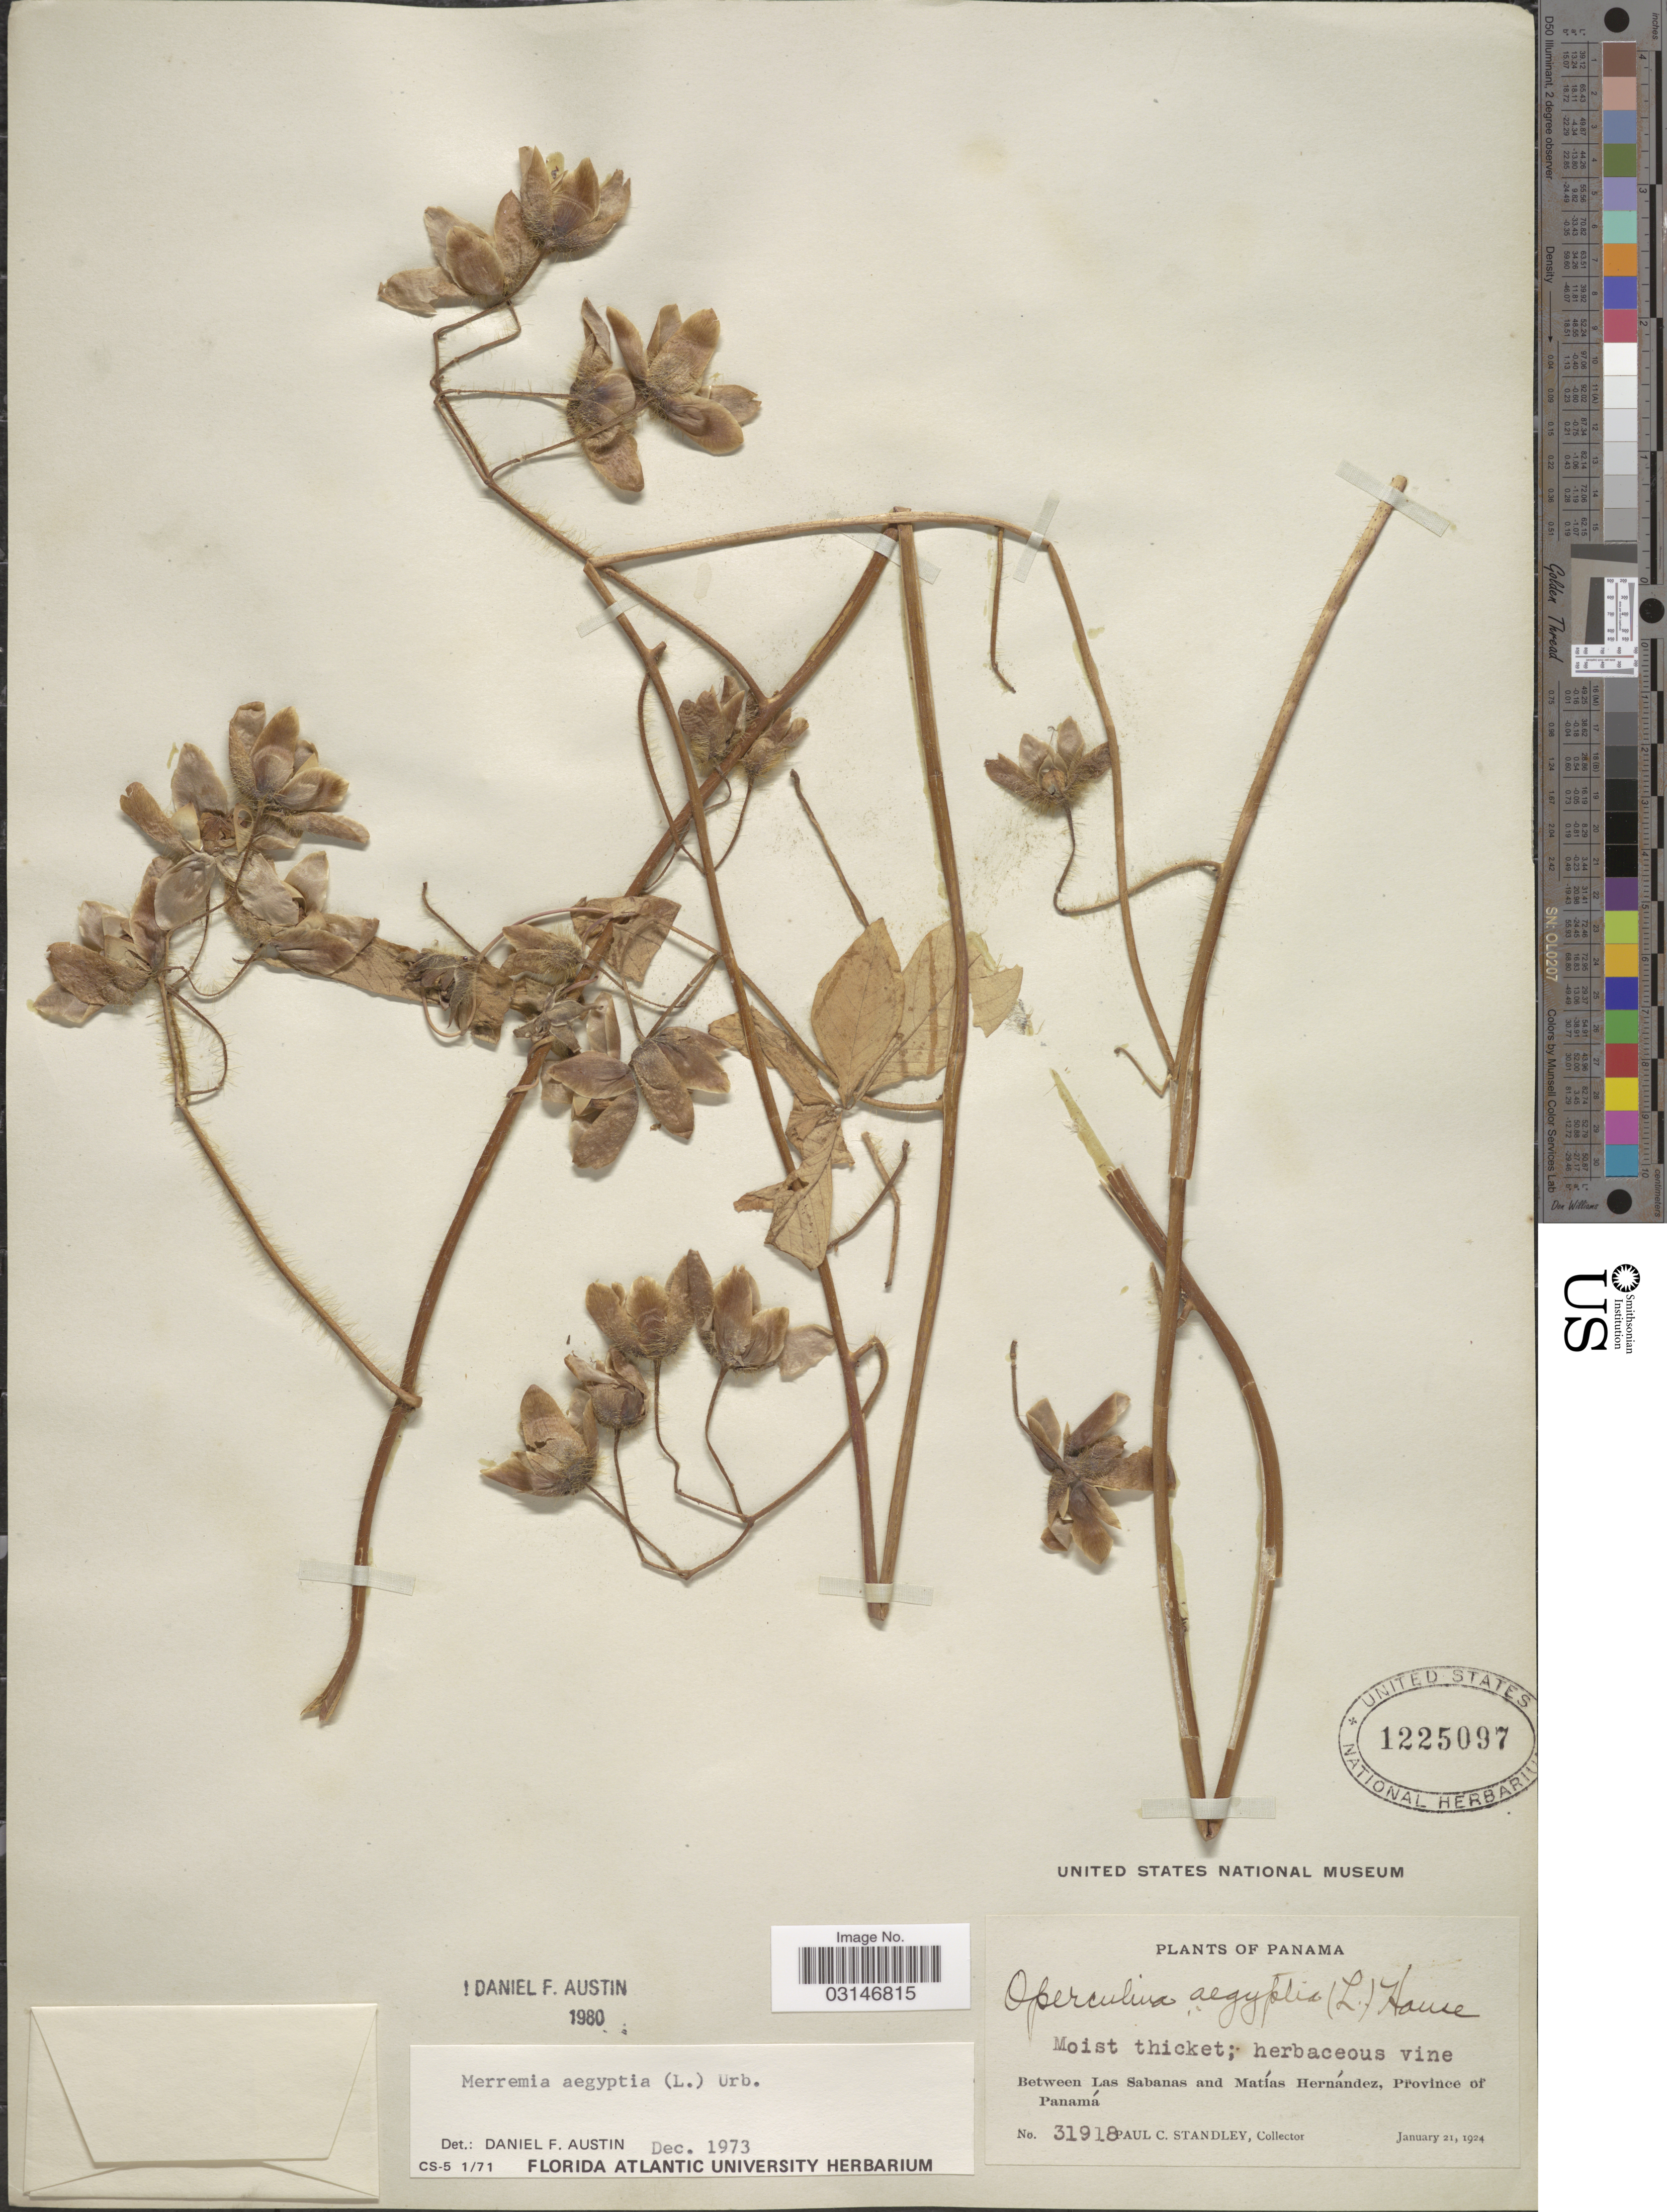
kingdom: Plantae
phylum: Tracheophyta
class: Magnoliopsida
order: Solanales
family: Convolvulaceae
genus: Distimake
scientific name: Distimake aegyptius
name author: (L.) A. R. Simões & Staples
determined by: Strong, Mark T., (BOT), Smithsonian Institution - National Museum of Natural History (UNITED STATES)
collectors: P. C. Standley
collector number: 31918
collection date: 1924-01-21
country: Panama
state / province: Panamá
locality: Between Las Sabanas and Matías Hernández.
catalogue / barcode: US 1225097